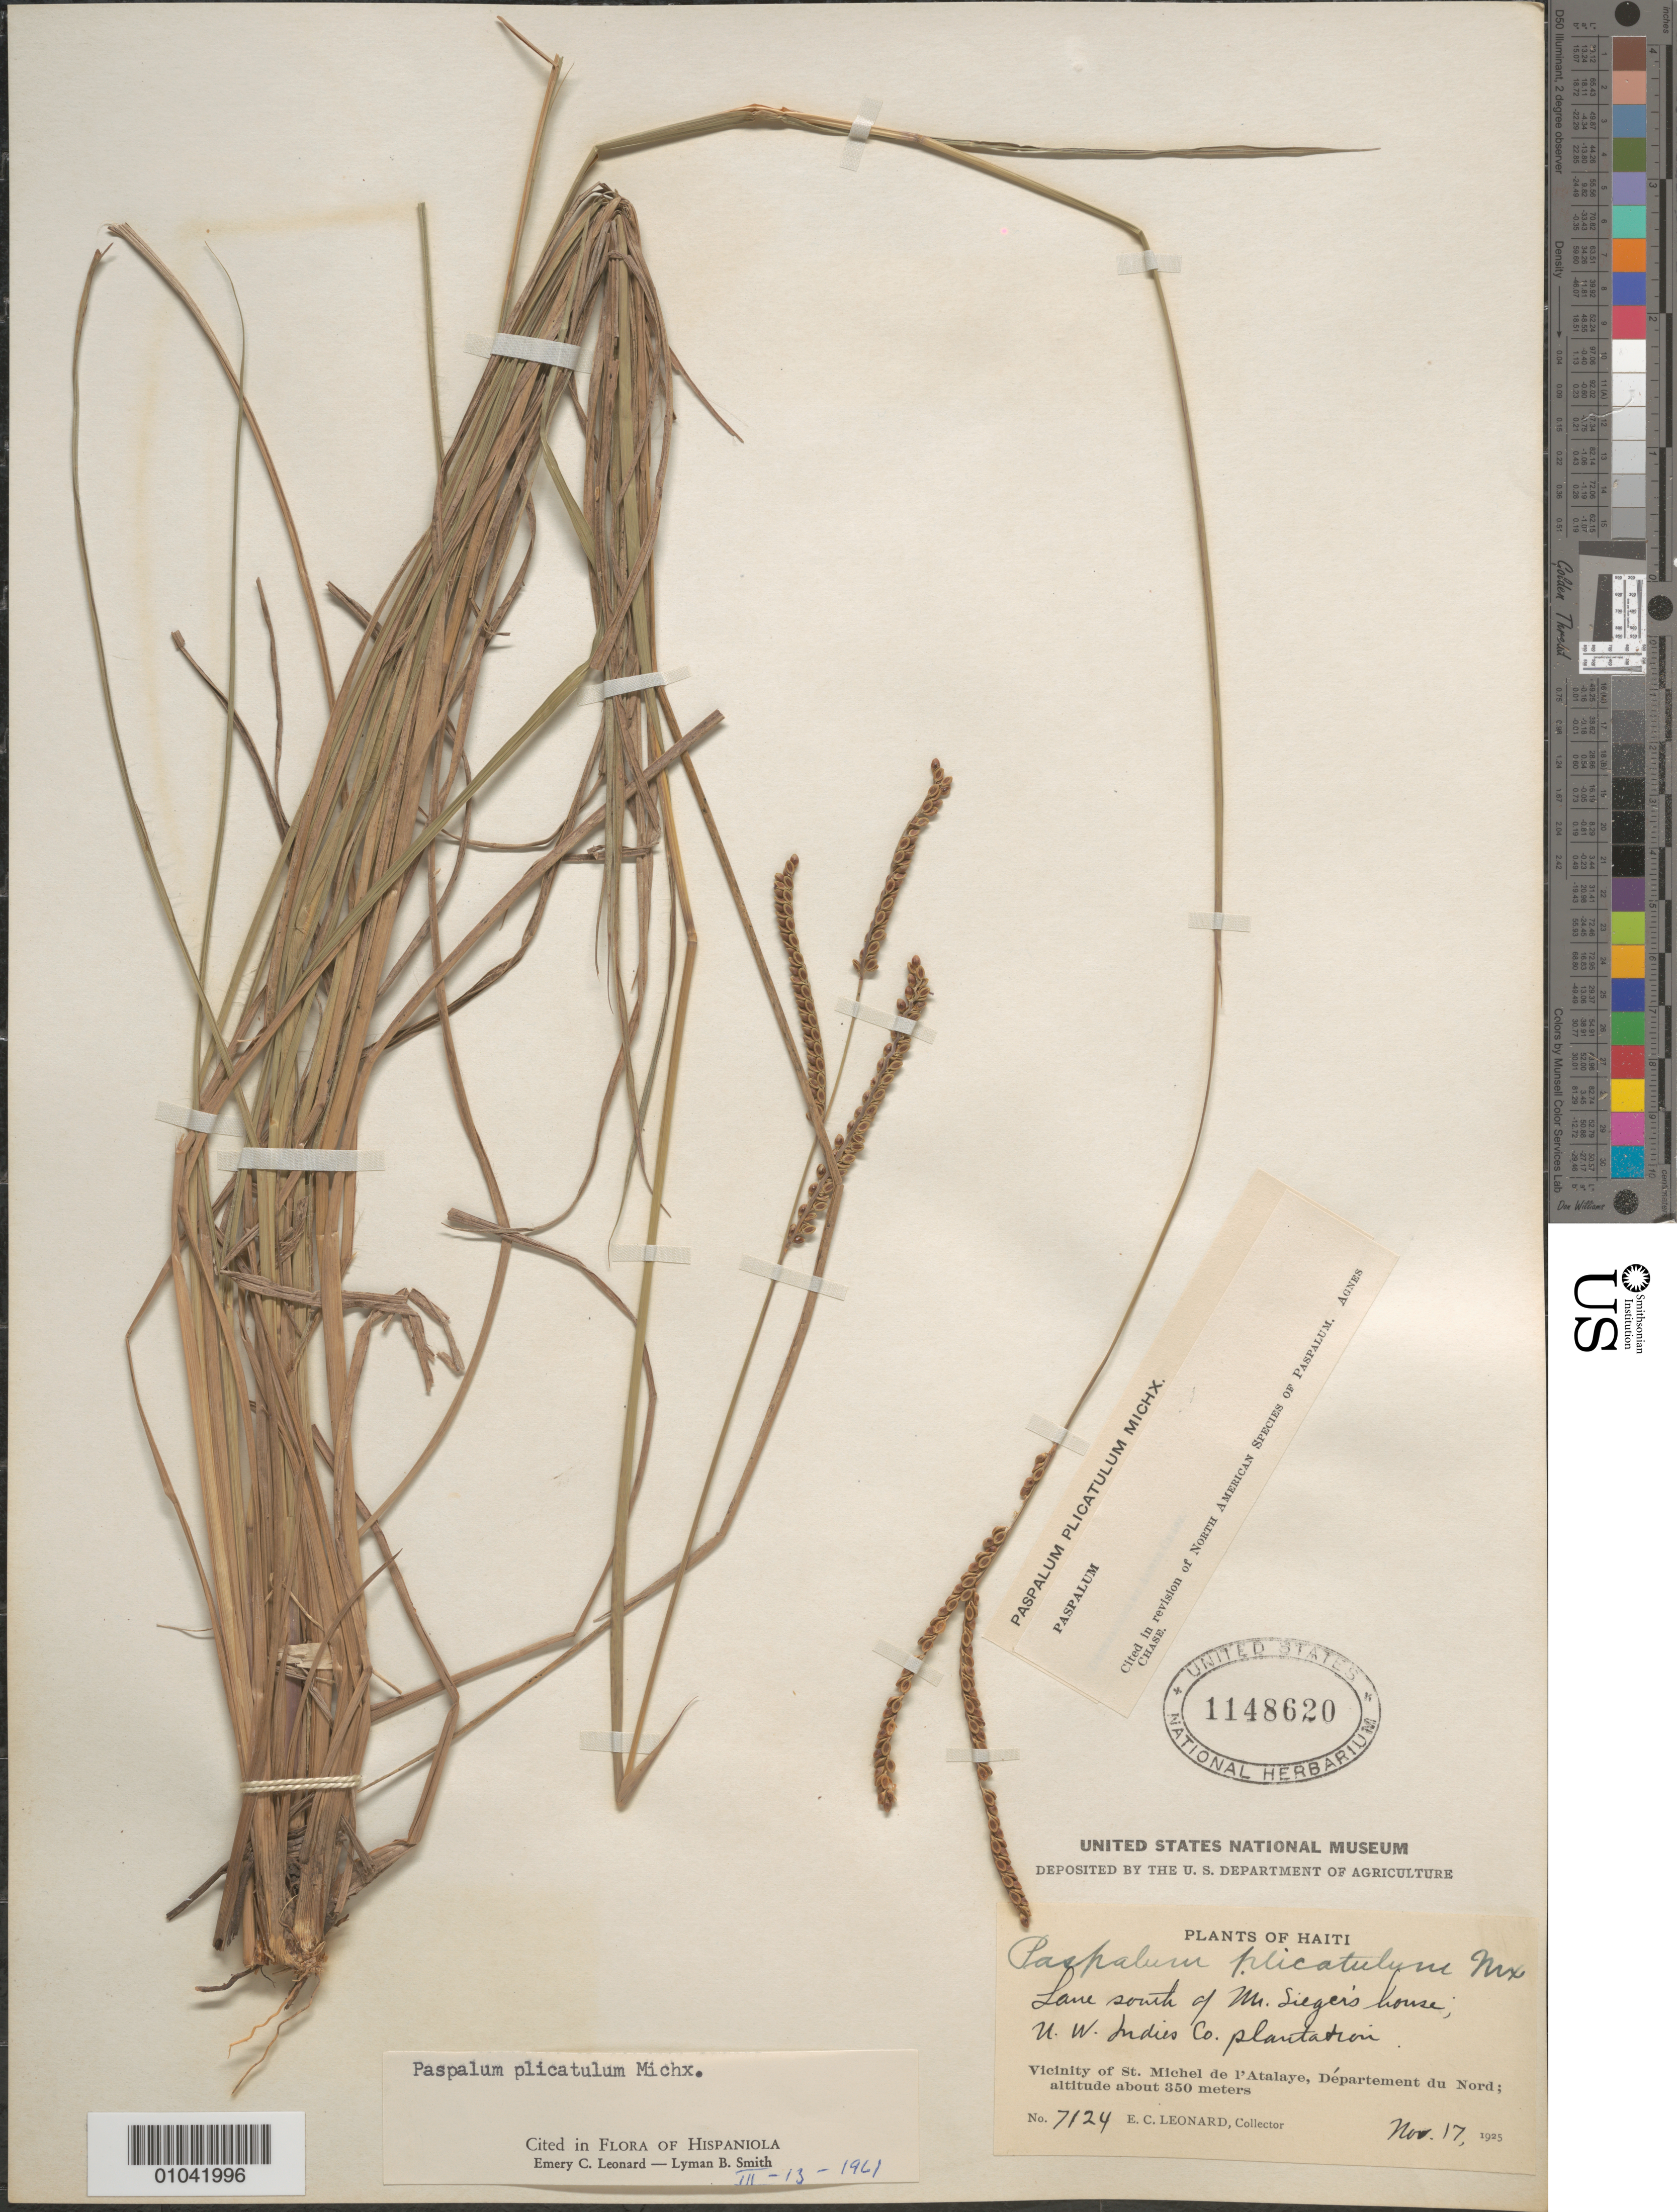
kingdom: Plantae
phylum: Tracheophyta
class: Liliopsida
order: Poales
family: Poaceae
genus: Paspalum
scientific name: Paspalum plicatulum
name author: Michx.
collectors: E. C. Leonard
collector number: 7124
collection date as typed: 17 Nov 1925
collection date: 1925-11-17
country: Haiti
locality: Vicinity of St. Michel de l'Atalaye, Departement du Nord, Lane S of Mr. Sieger's house, U.W. Indies Co. plantation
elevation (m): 350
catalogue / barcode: US 1148620